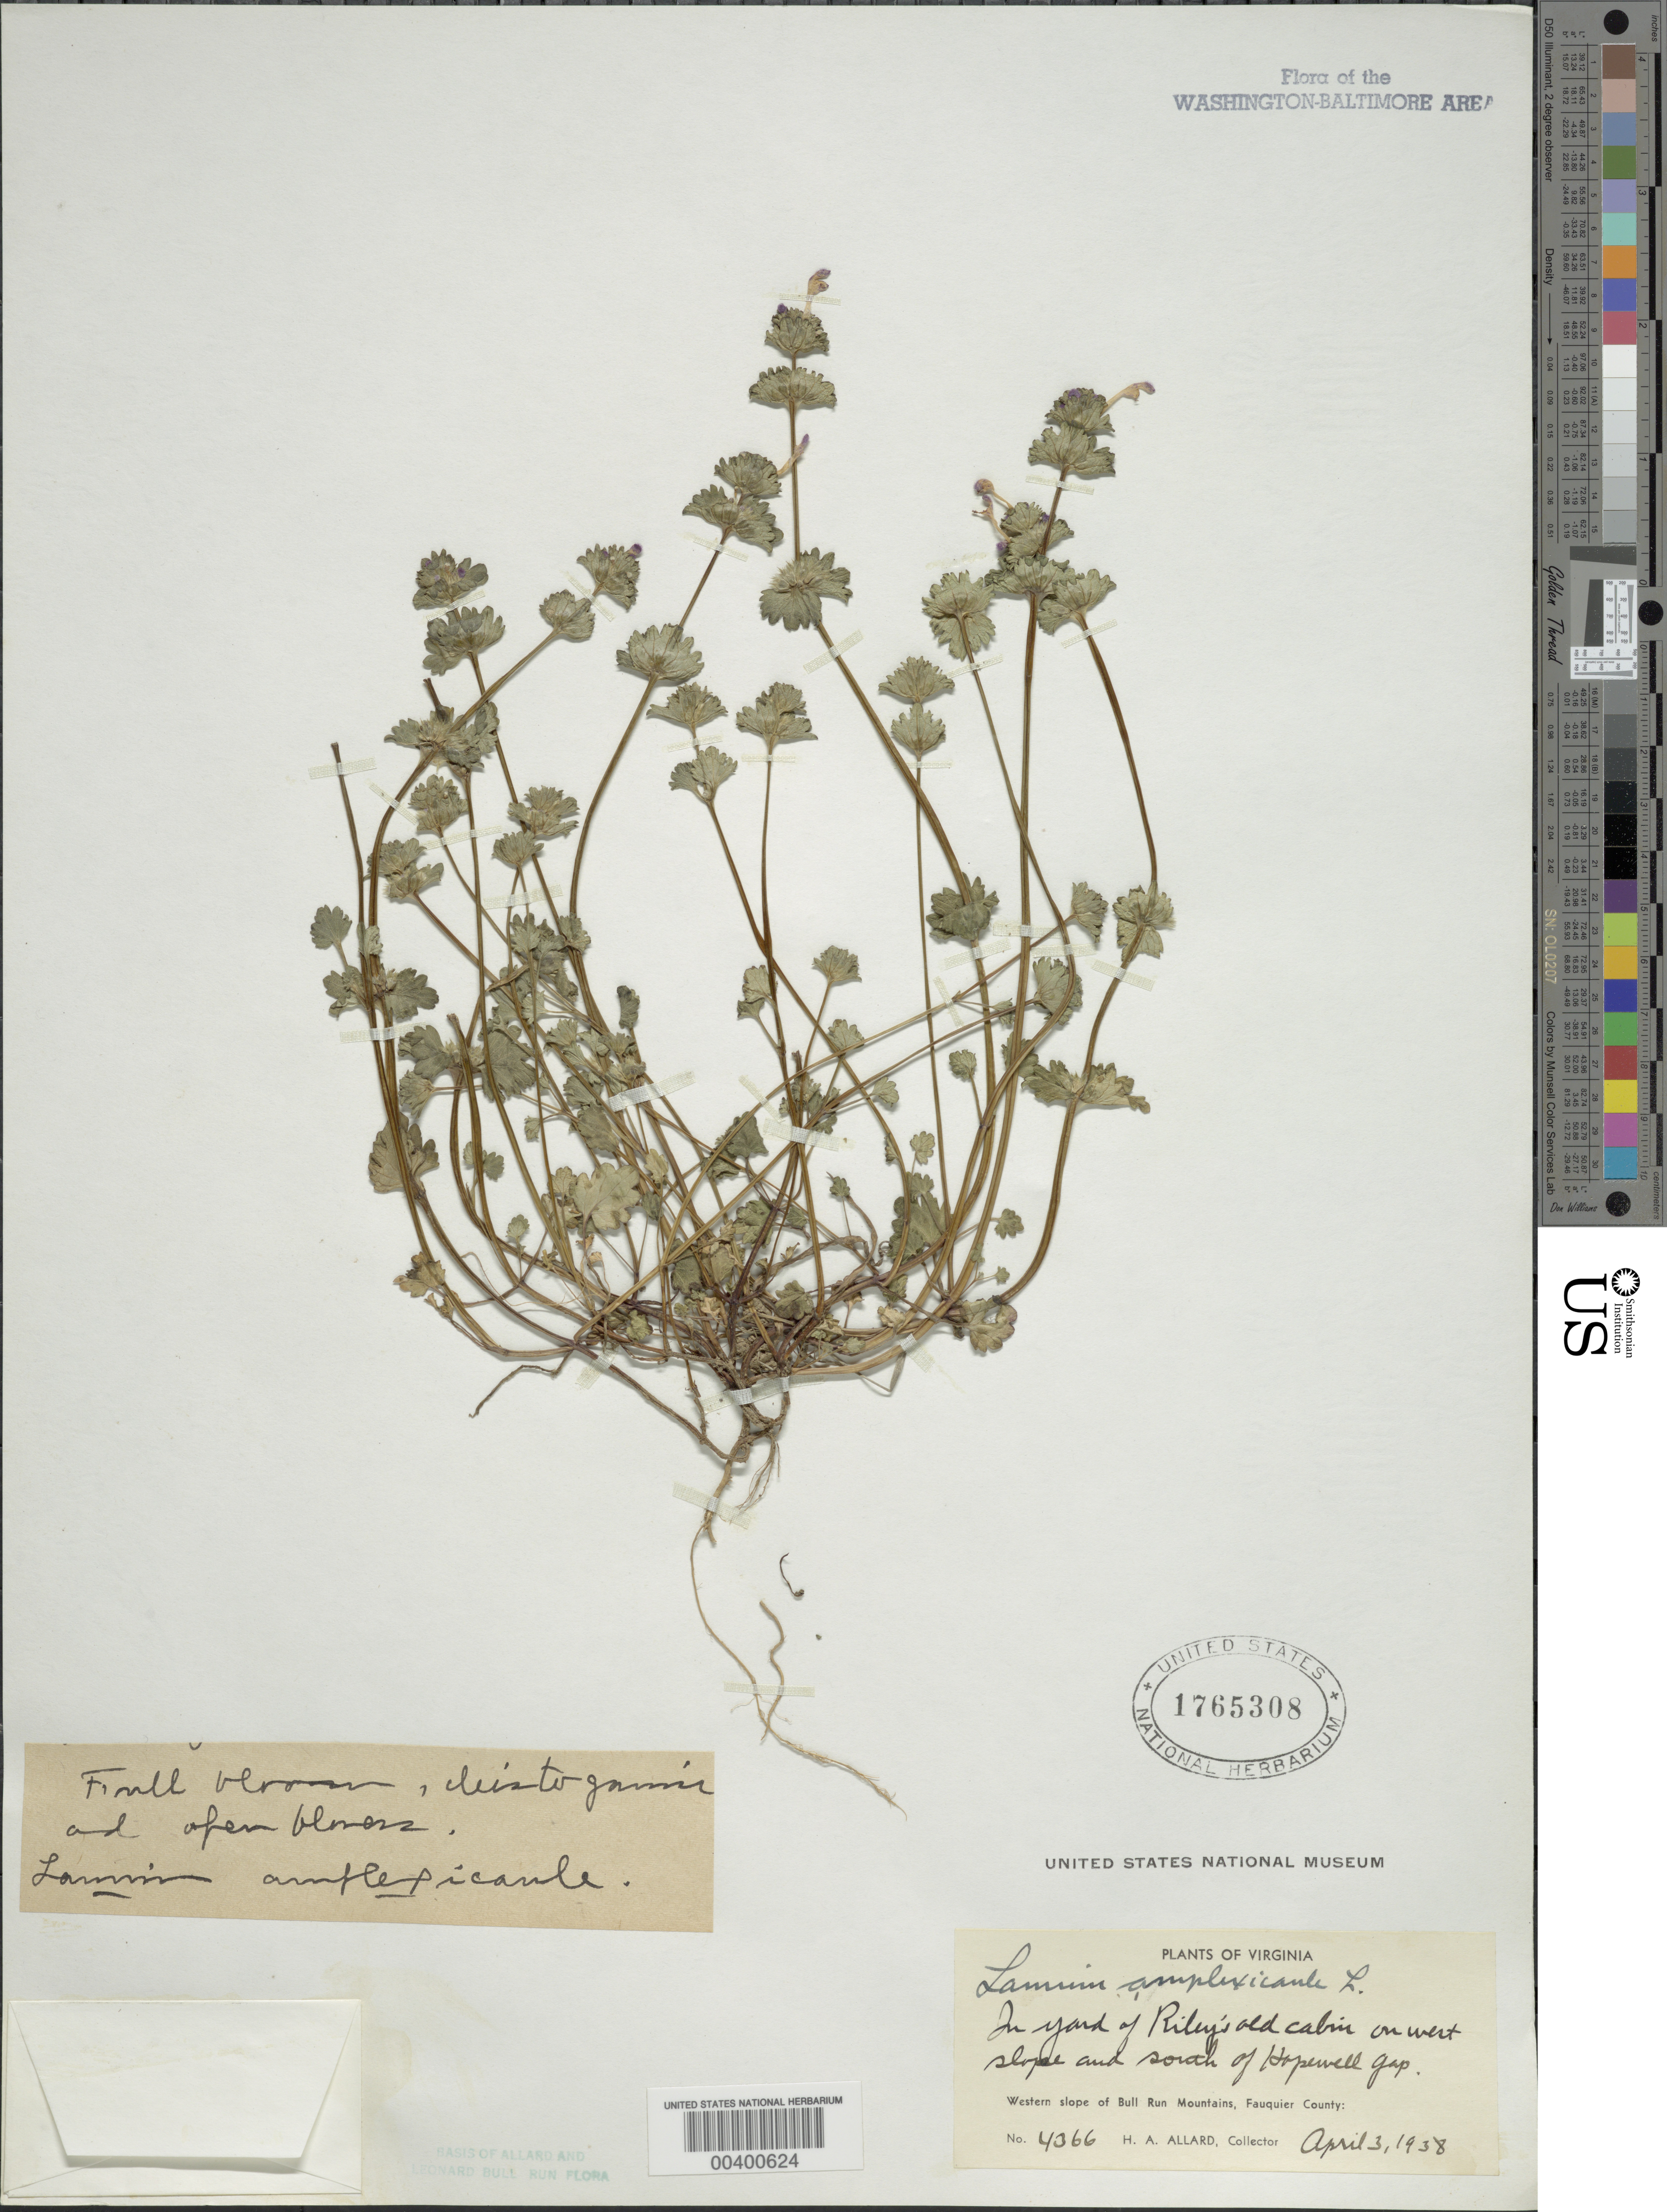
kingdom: Plantae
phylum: Tracheophyta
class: Magnoliopsida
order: Lamiales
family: Lamiaceae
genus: Lamium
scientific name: Lamium amplexicaule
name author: L.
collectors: H. A. Allard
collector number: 4366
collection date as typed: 03 Apr 1938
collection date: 1938-04-03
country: United States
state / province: Virginia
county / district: Fauquier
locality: Rileys Old Cabin south of Hopewell Gap, west slope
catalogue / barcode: US 1765308